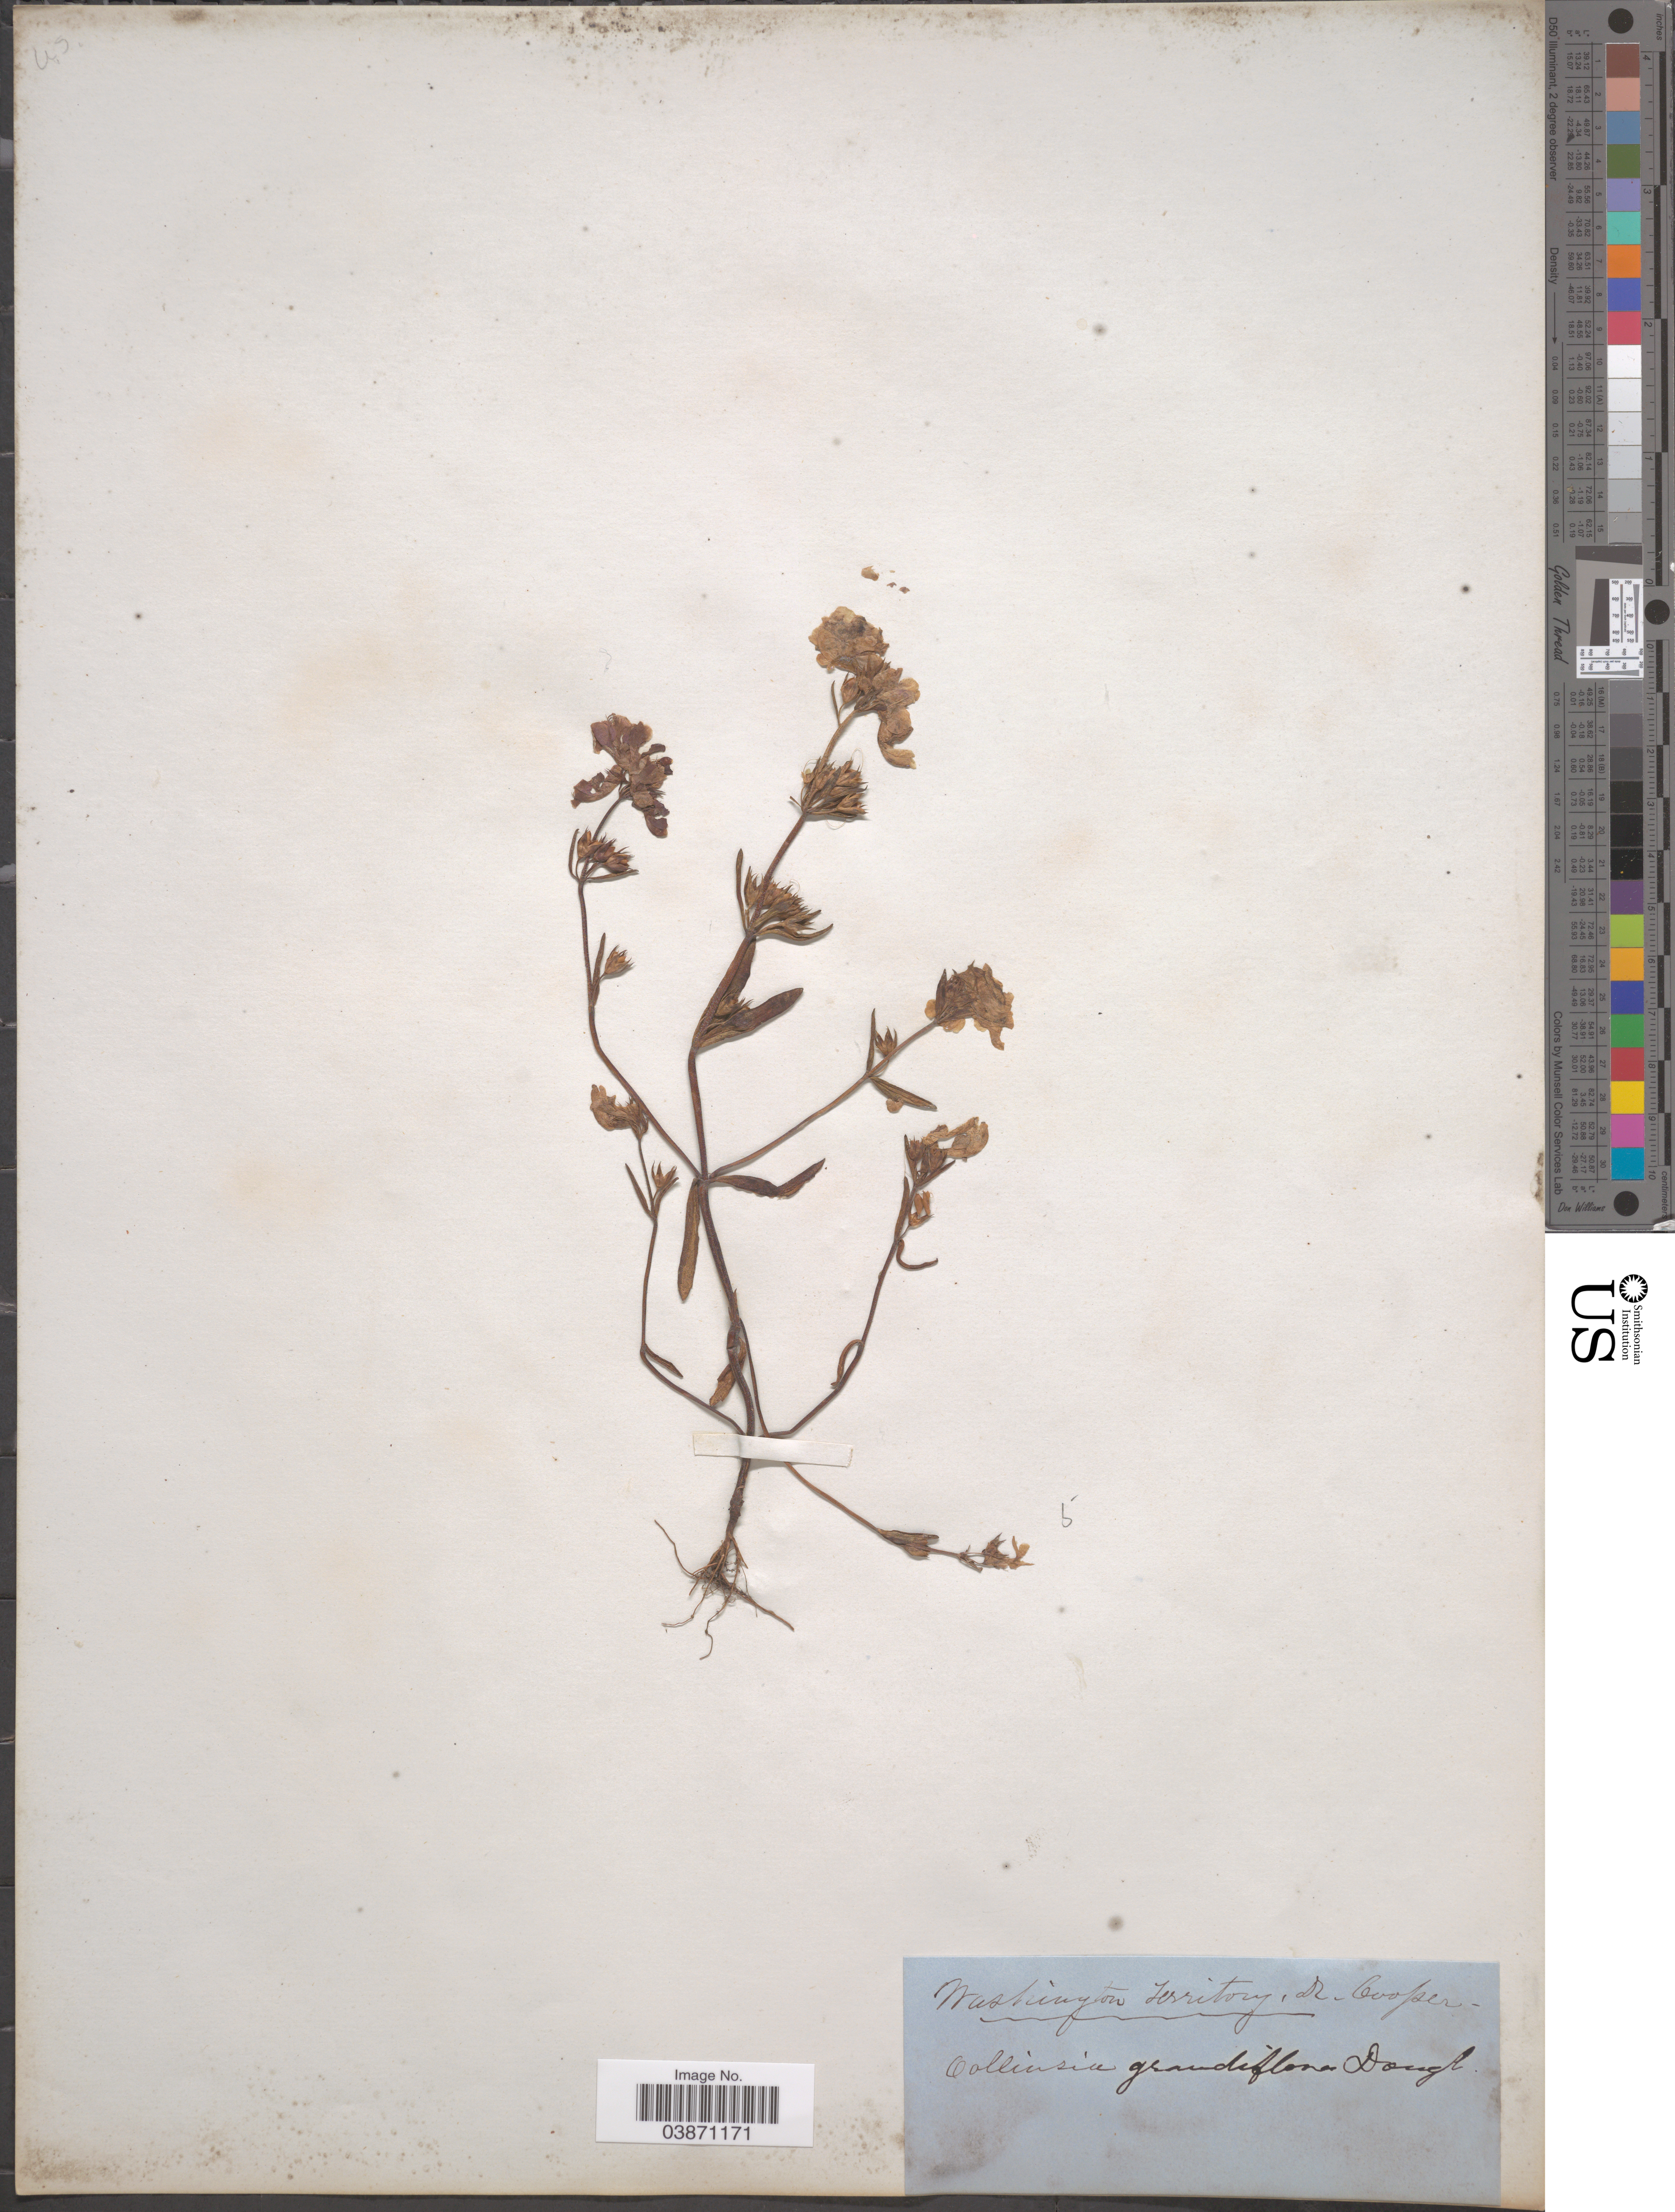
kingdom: Plantae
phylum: Tracheophyta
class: Magnoliopsida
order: Lamiales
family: Plantaginaceae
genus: Collinsia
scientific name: Collinsia grandiflora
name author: Lindl.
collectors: R. Cooper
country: United States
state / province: Washington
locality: Washington Territory.